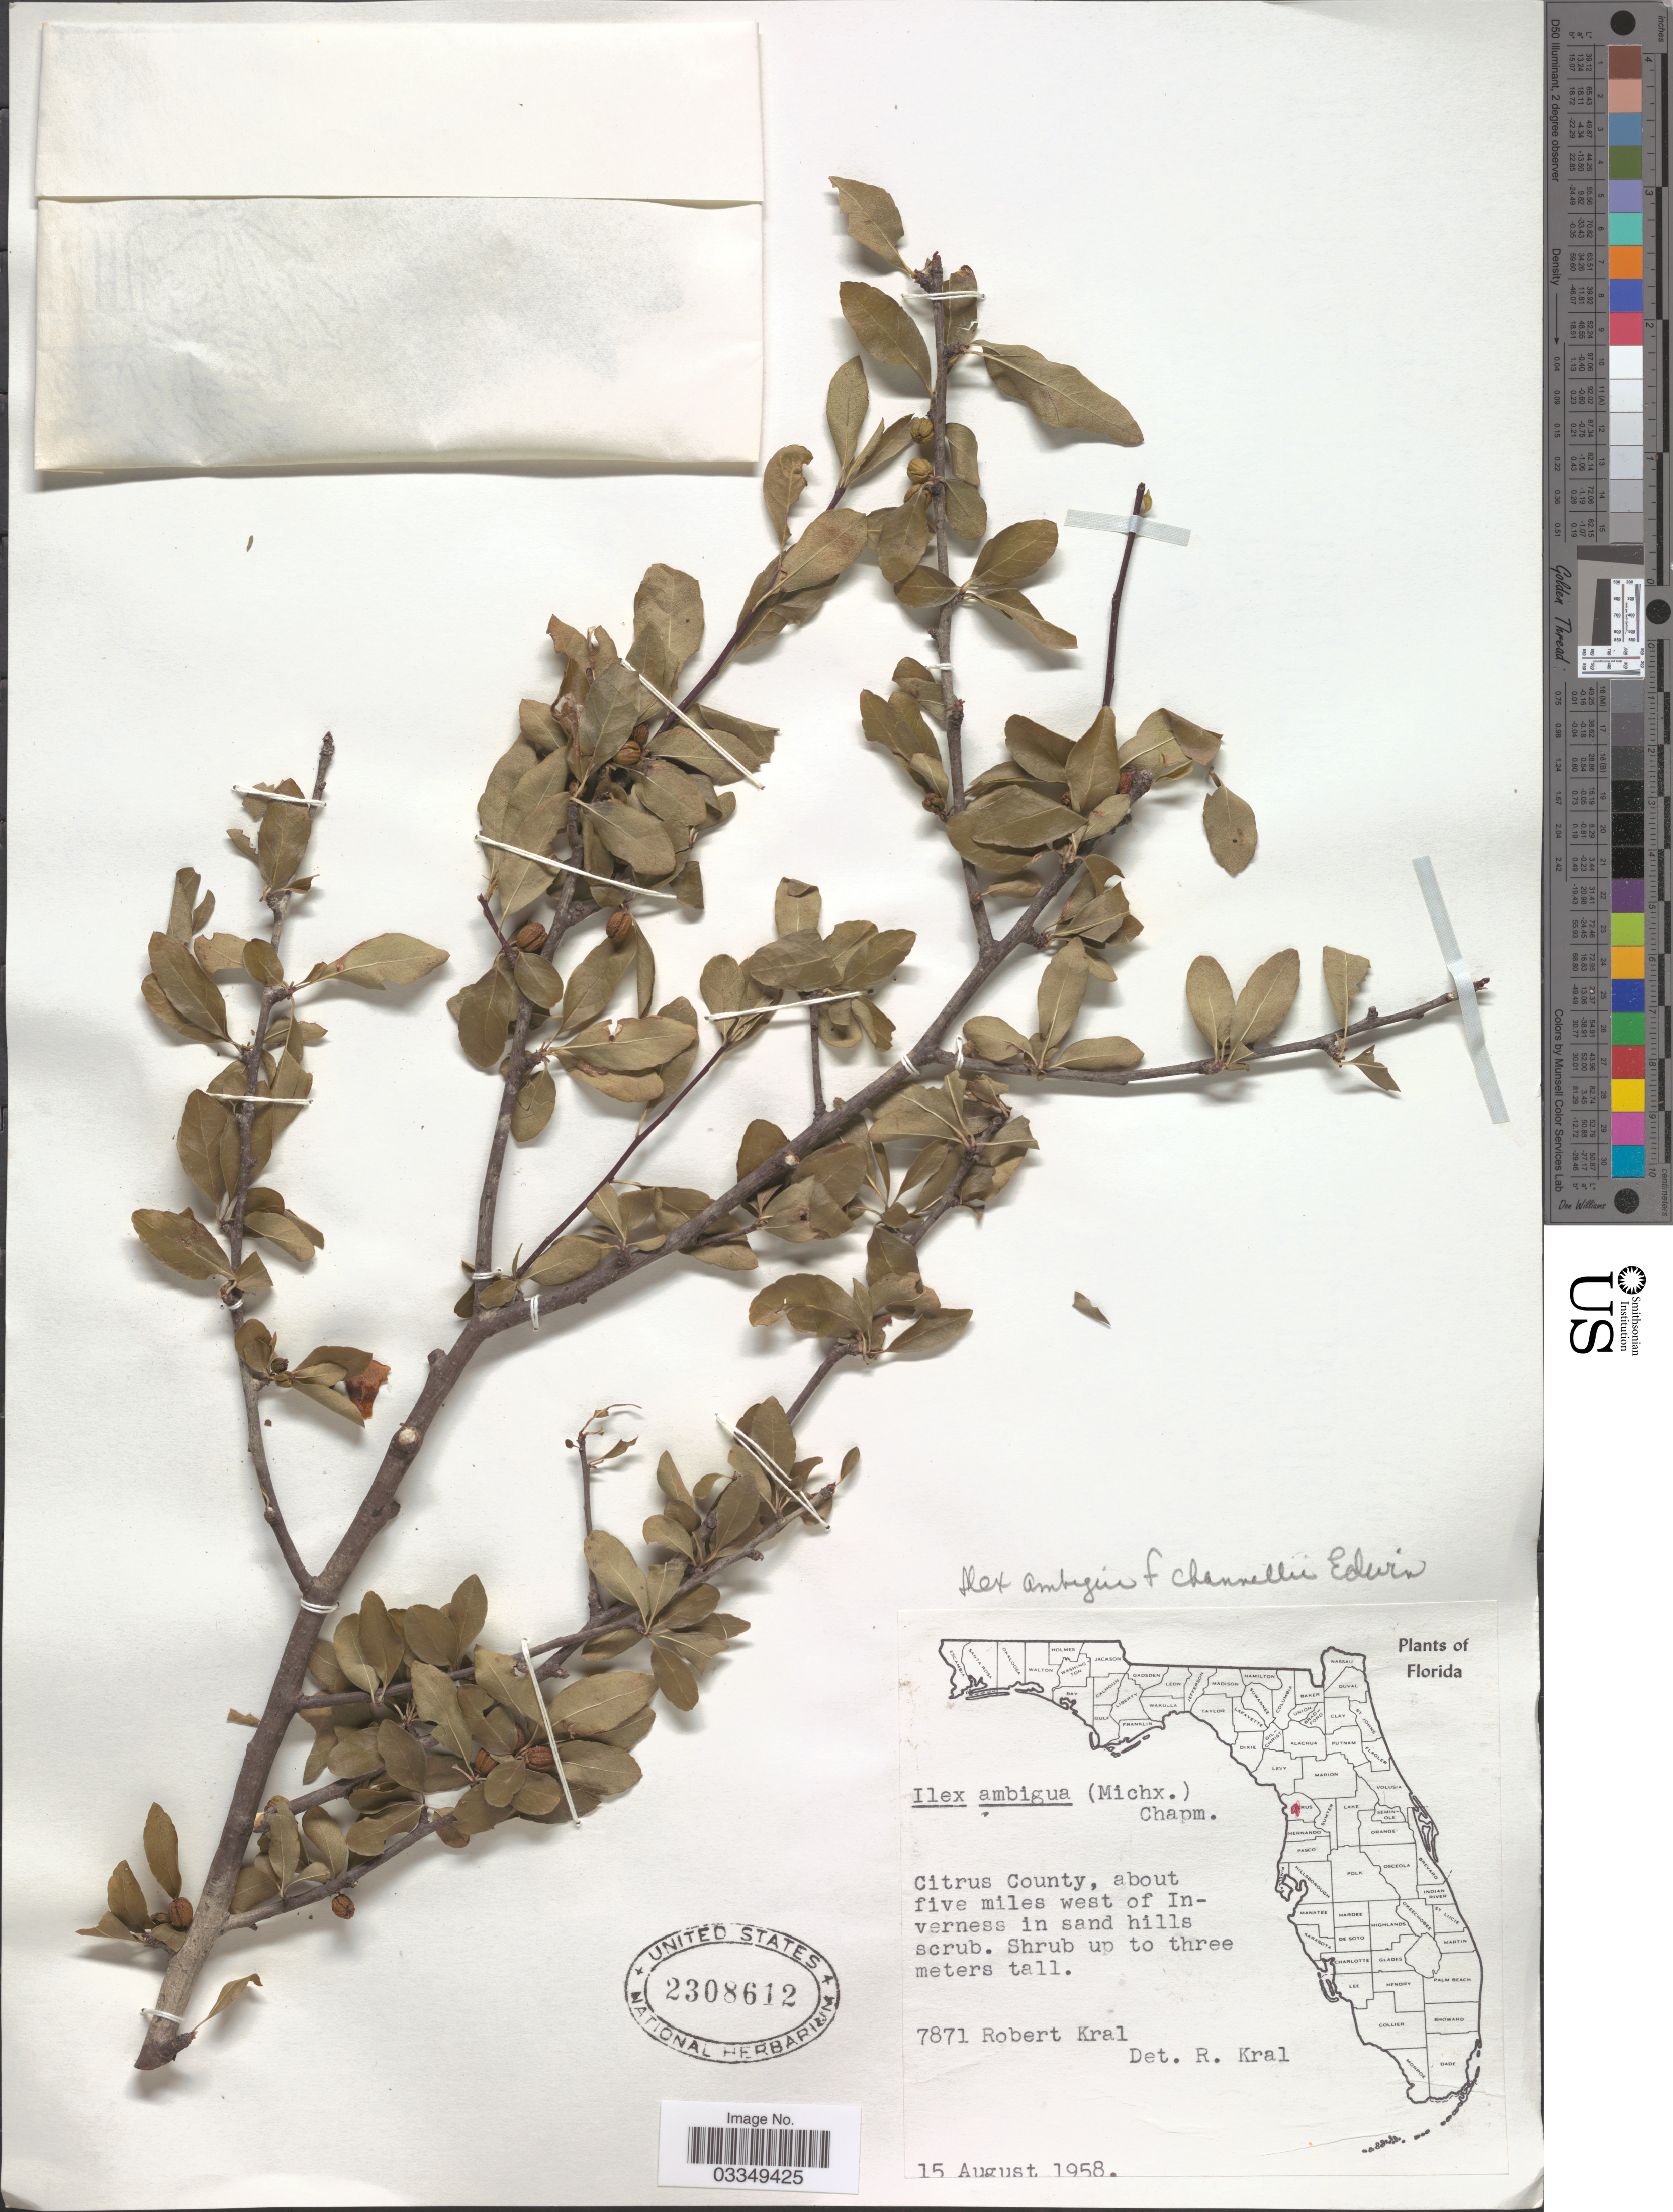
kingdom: Plantae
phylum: Tracheophyta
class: Magnoliopsida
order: Aquifoliales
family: Aquifoliaceae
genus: Ilex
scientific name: Ilex ambigua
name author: Chapm.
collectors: R. Kral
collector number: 7871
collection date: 1958-08-15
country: United States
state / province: Florida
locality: Citrus County, about five miles west of Inverness in sand hills scrub.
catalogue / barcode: US 2308612